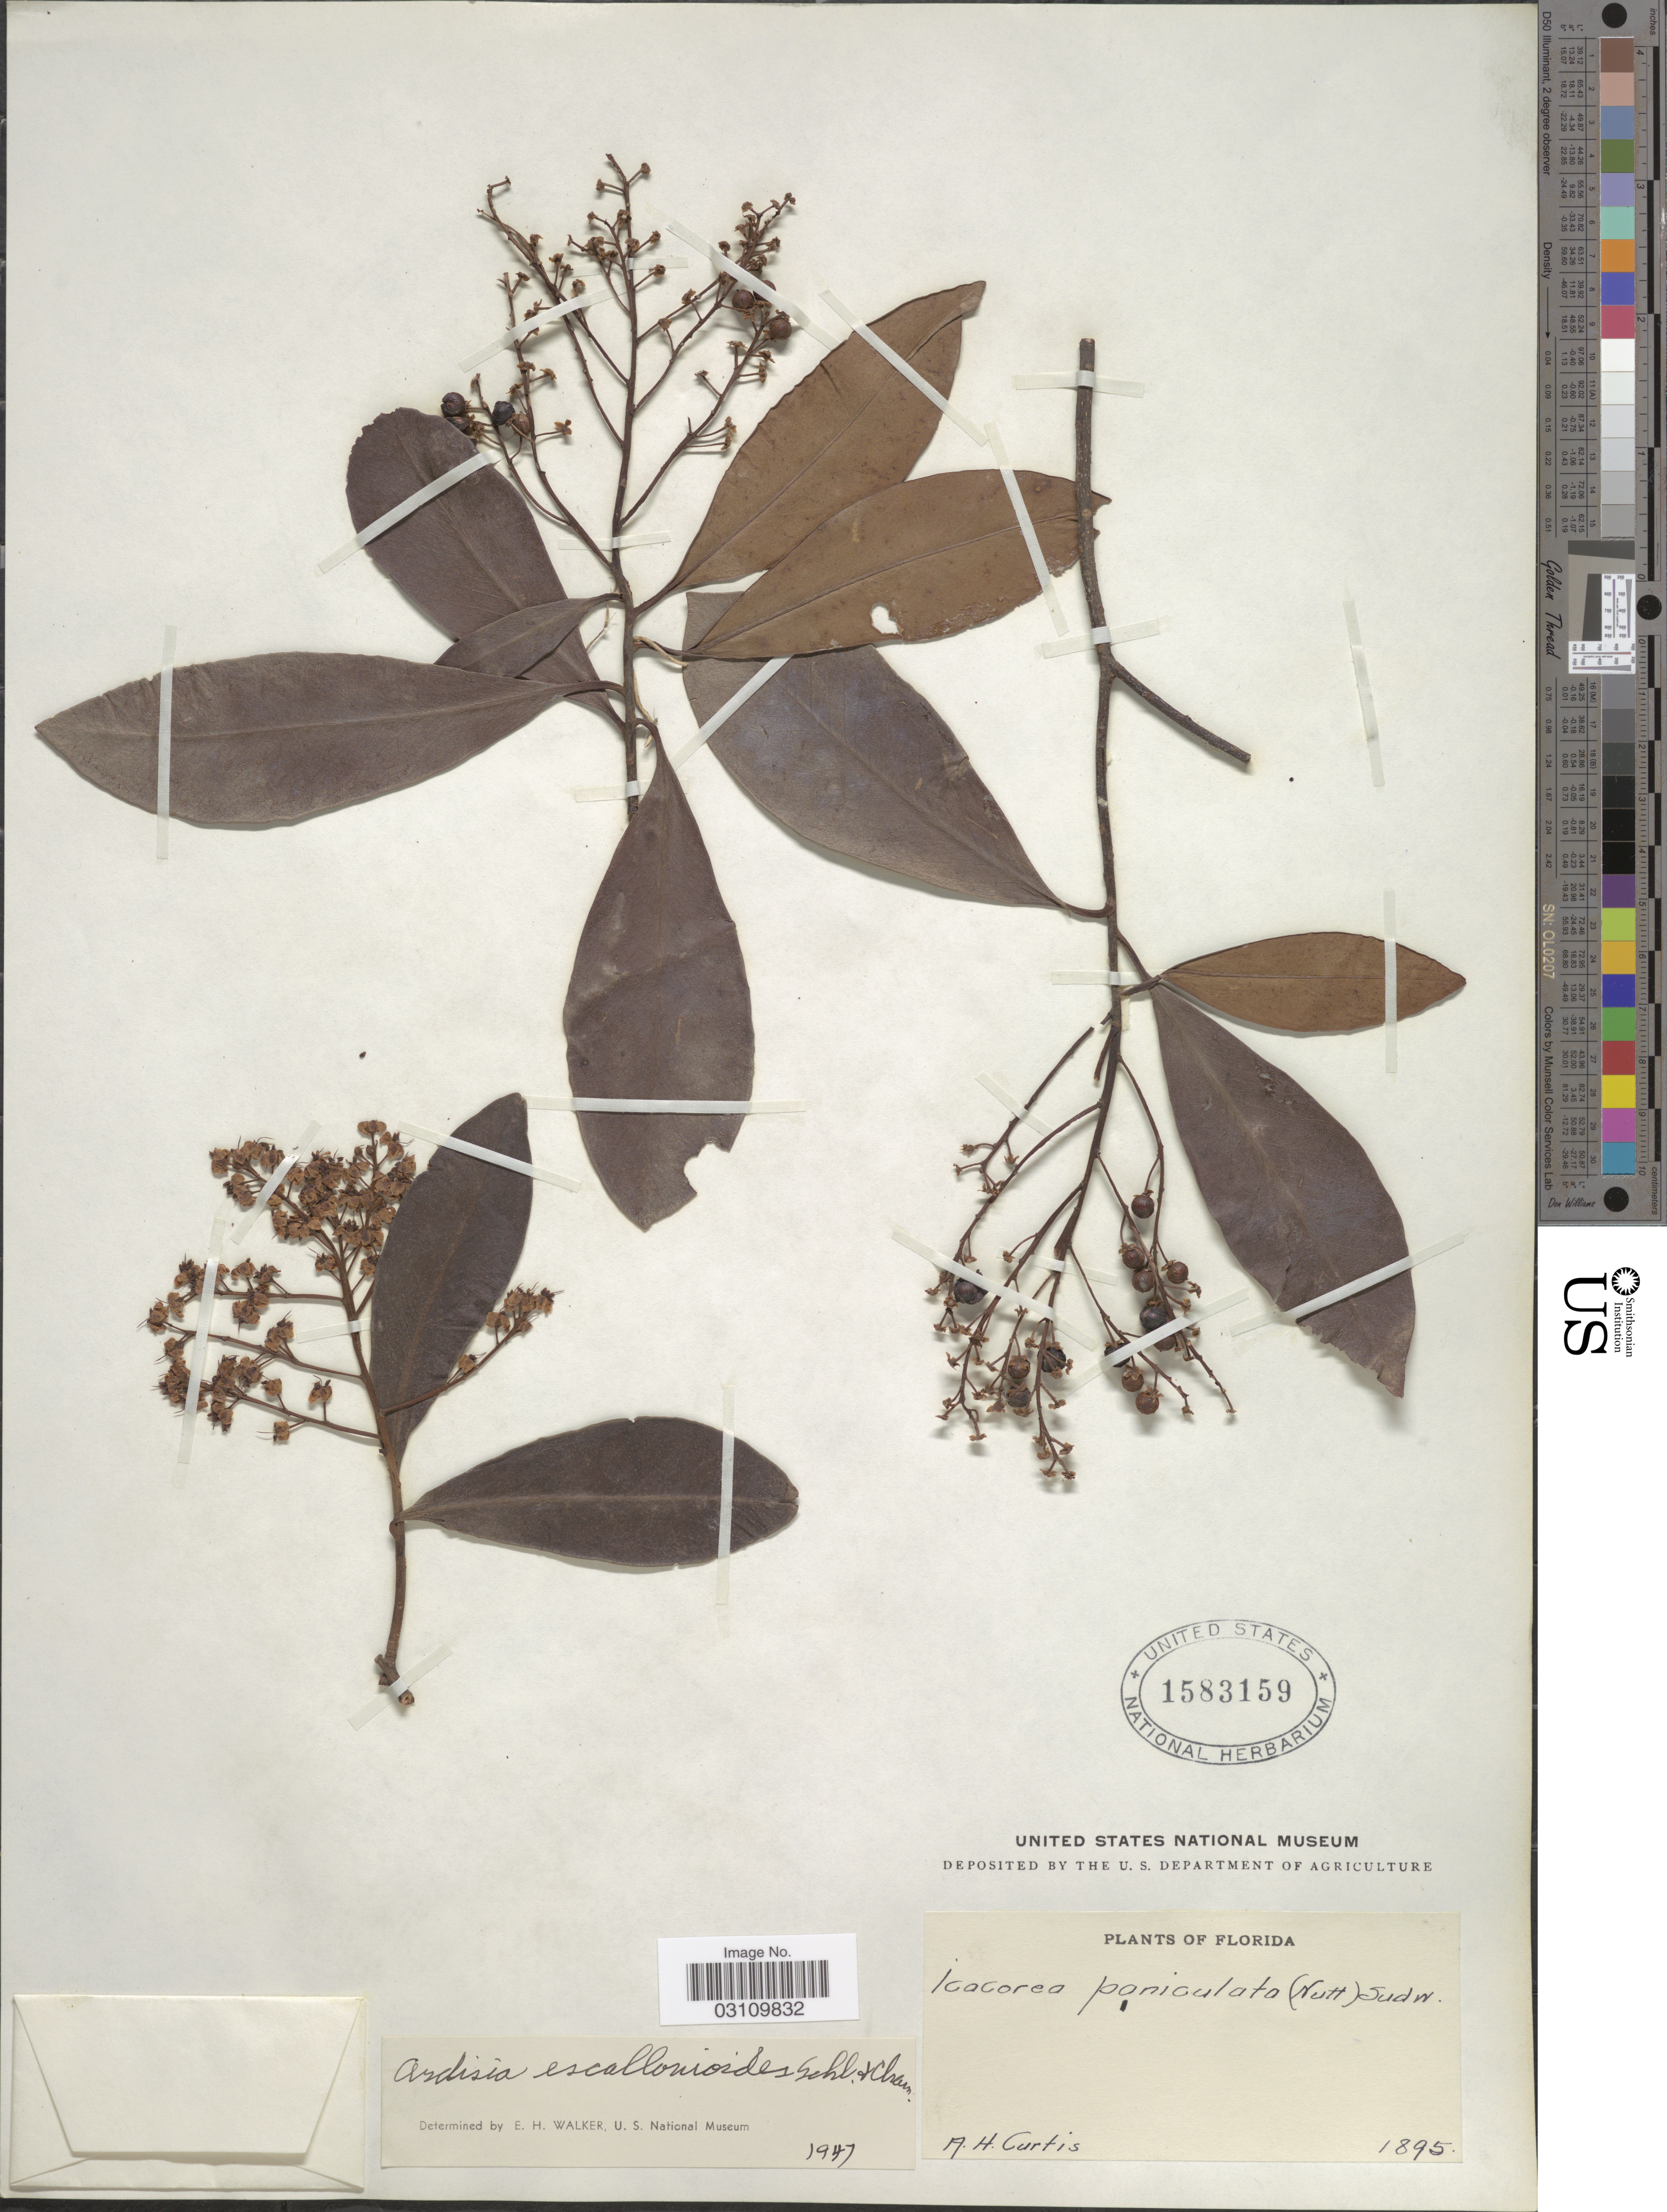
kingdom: Plantae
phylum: Tracheophyta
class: Magnoliopsida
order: Ericales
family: Primulaceae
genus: Ardisia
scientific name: Ardisia escallonioides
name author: Schltdl. & Cham.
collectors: A. Curtis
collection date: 1895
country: United States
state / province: Florida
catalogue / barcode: US 1583159